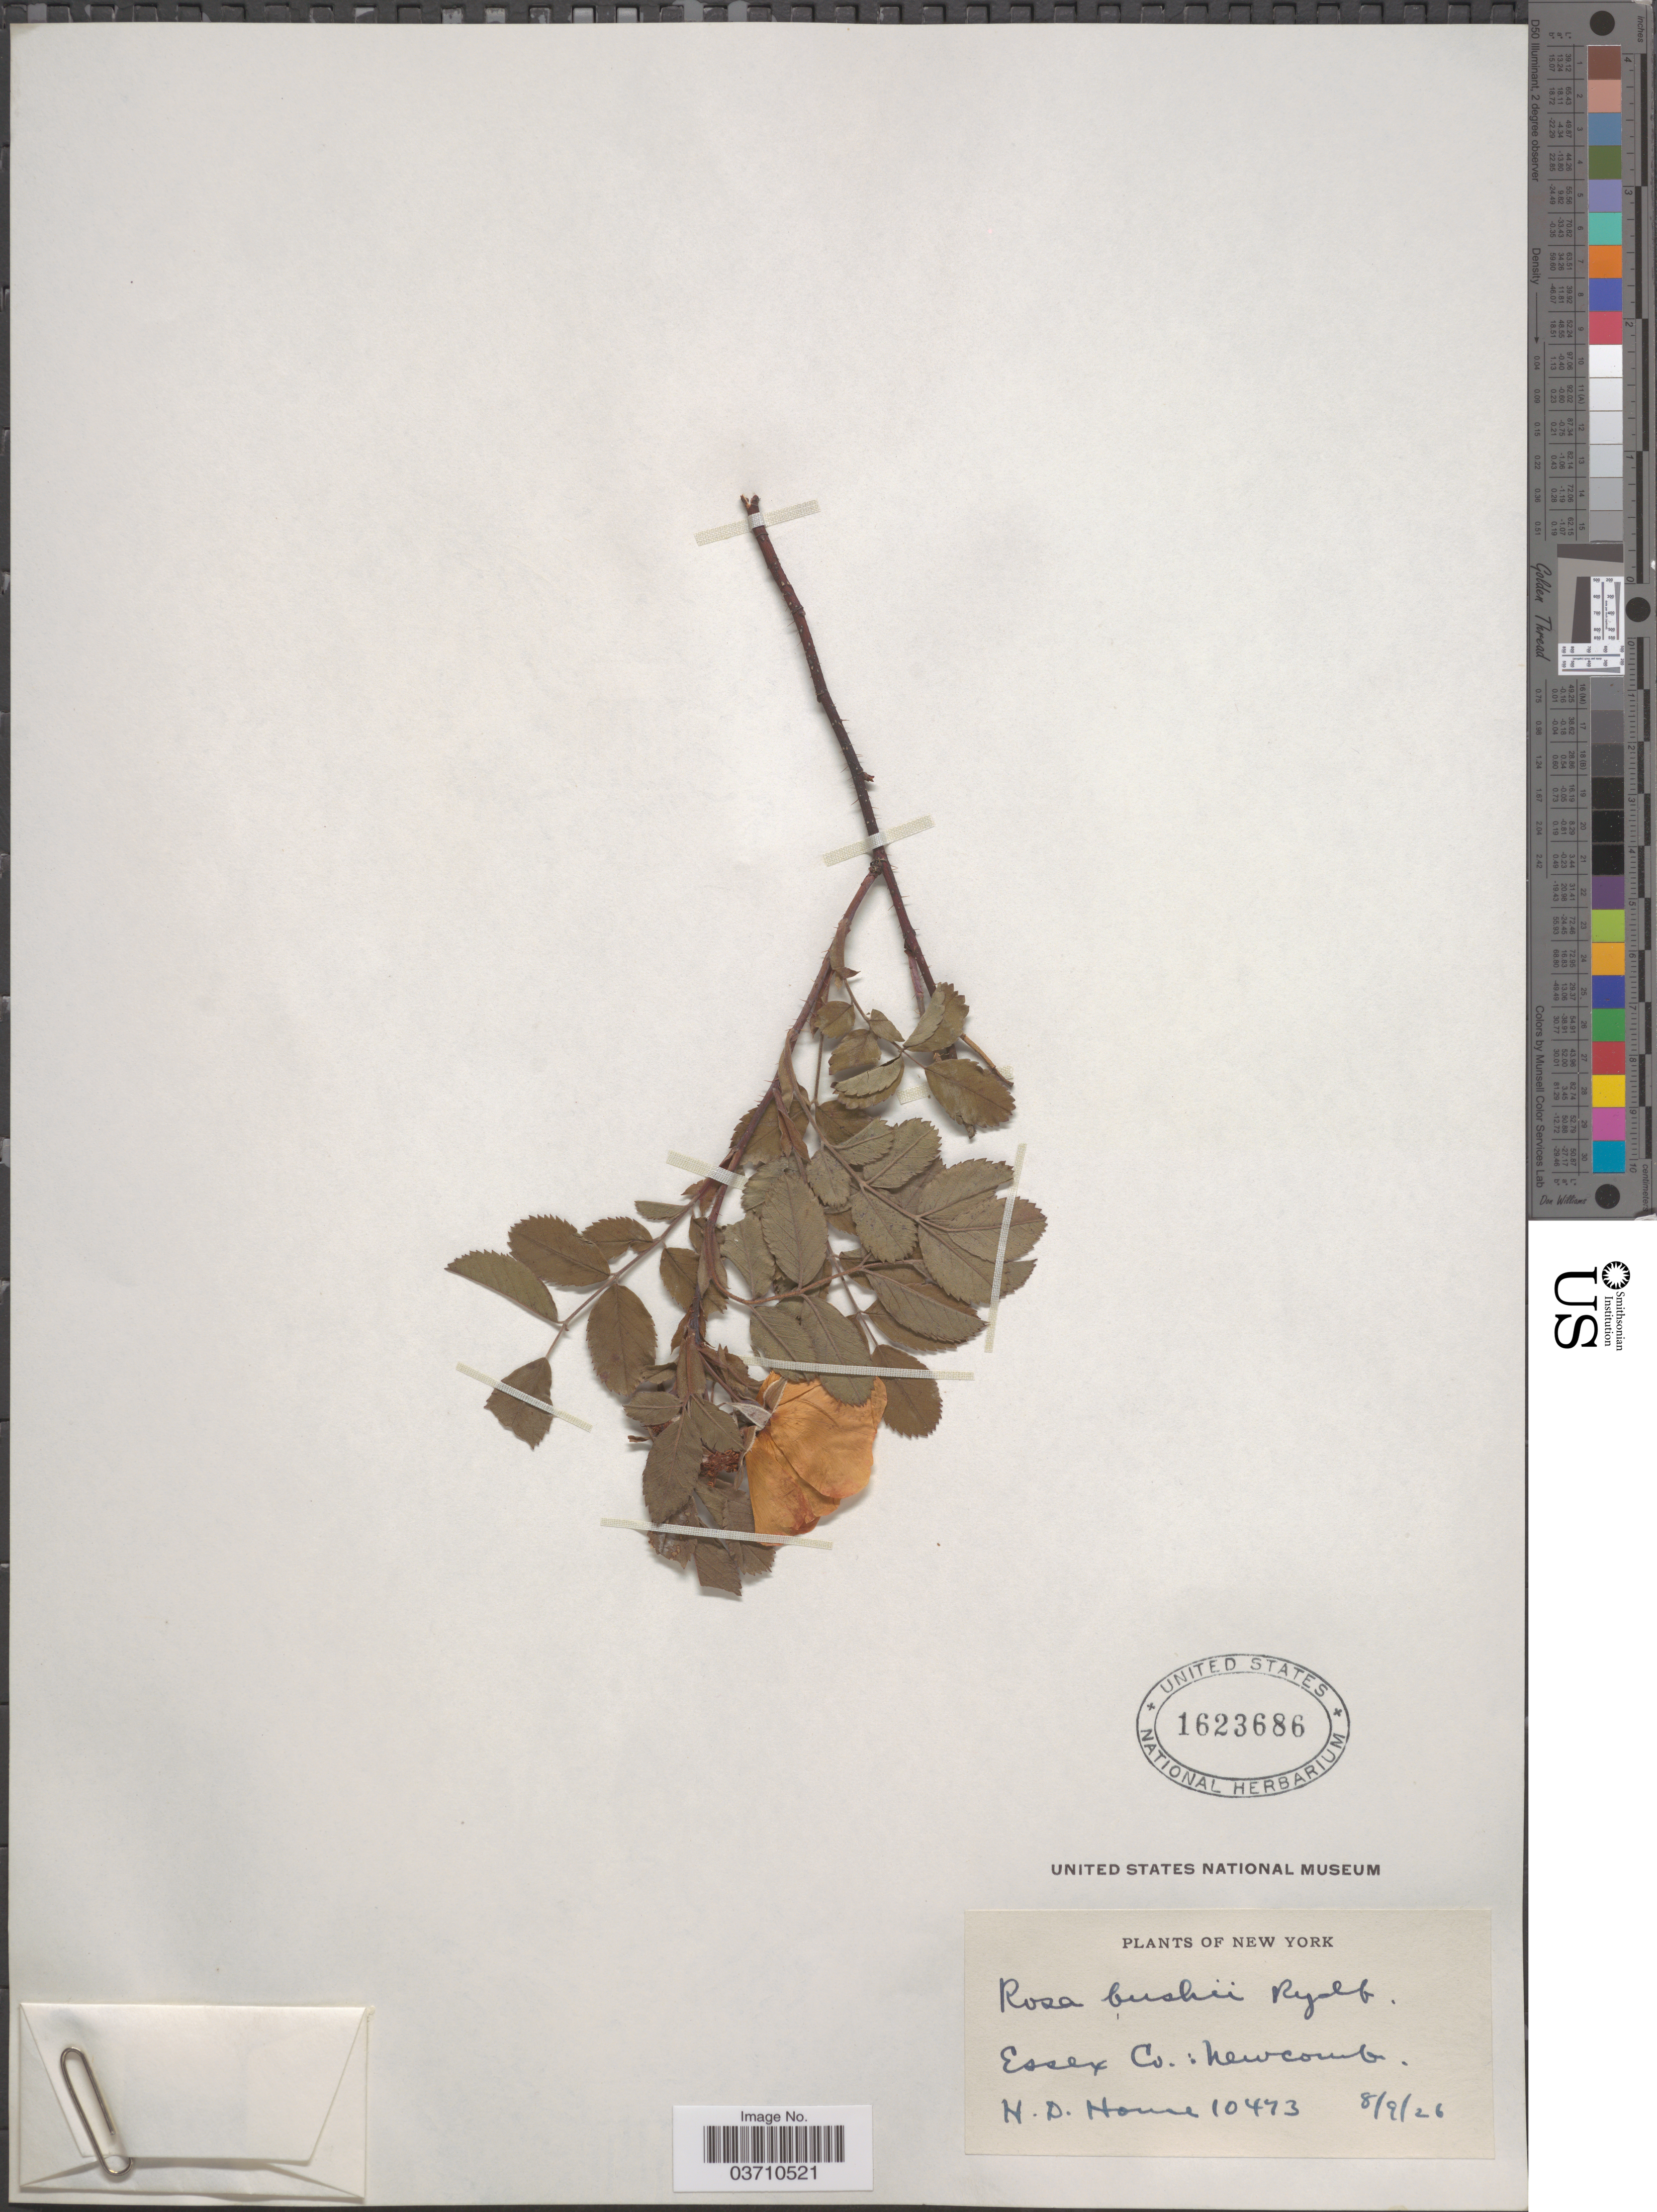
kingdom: Plantae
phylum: Tracheophyta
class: Magnoliopsida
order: Rosales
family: Rosaceae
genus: Rosa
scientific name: Rosa bushii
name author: Rydb.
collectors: H. Howe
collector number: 10473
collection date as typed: Transcribed d/m/y: 9/8/26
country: United States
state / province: New York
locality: Essex Co.: Newcomb.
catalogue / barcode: US 1623686